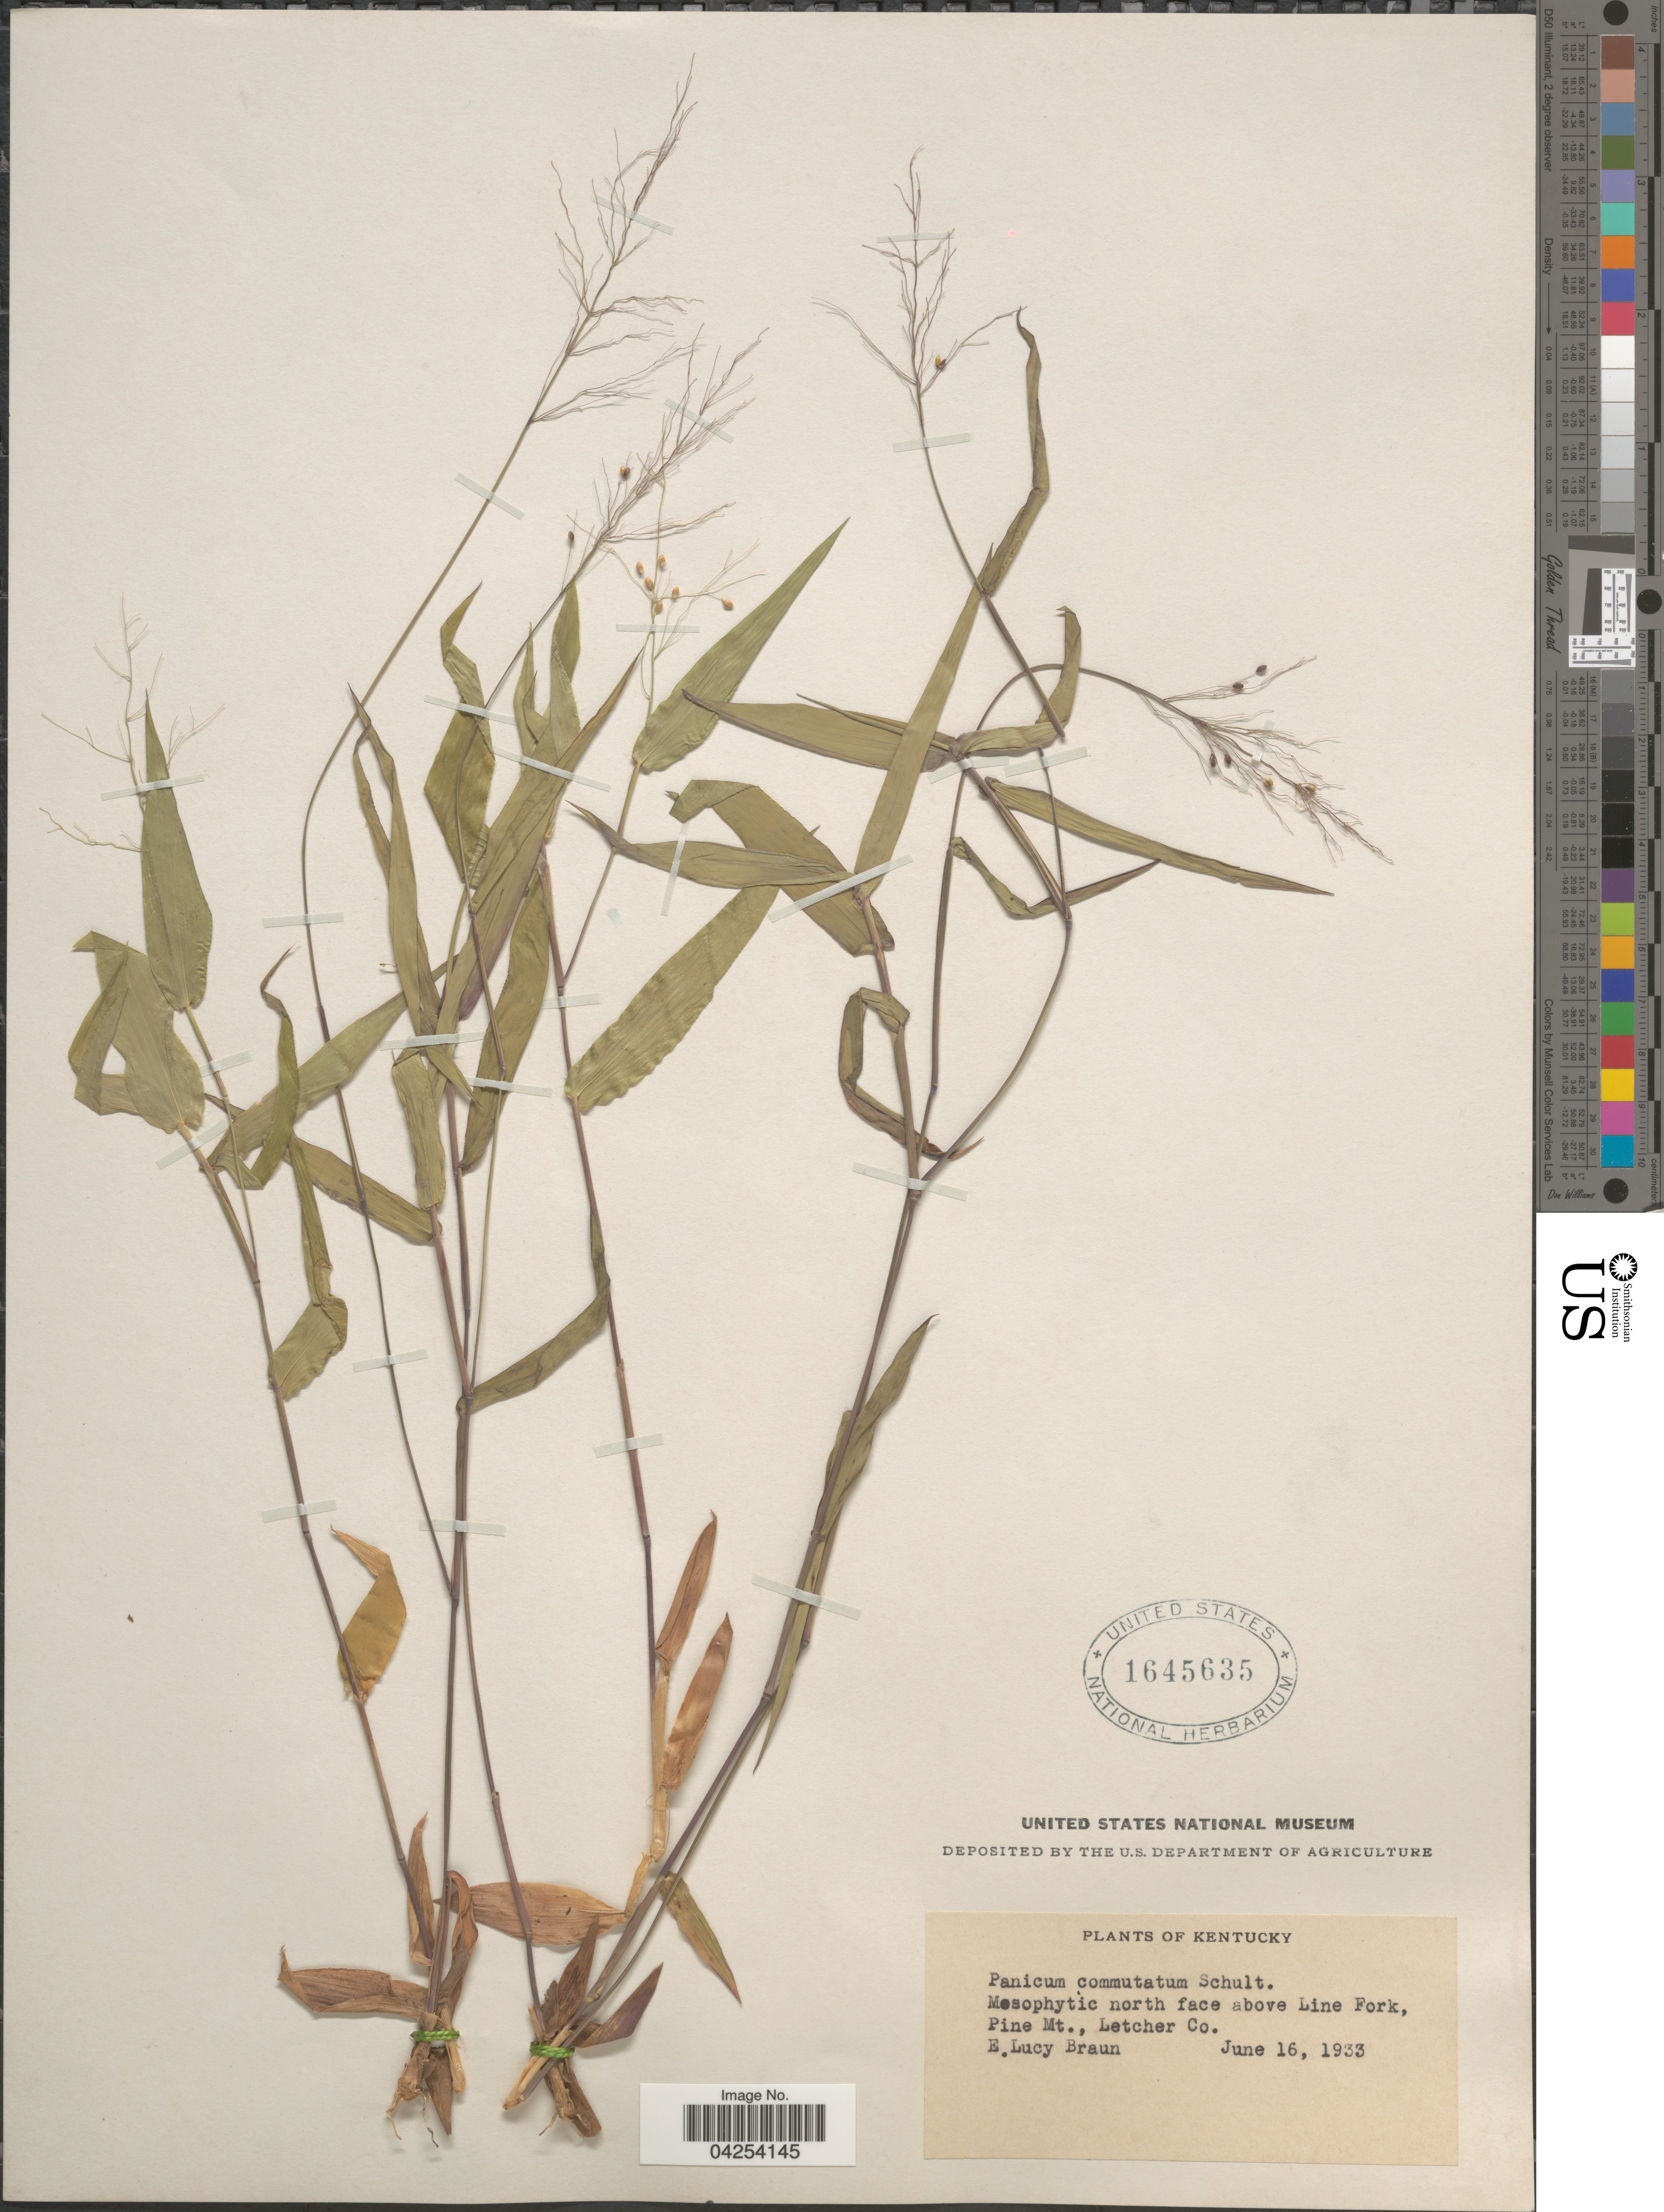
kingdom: Plantae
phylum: Tracheophyta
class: Liliopsida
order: Poales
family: Poaceae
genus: Dichanthelium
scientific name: Dichanthelium commutatum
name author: (Schult.) Gould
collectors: E. L. Braun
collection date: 1933-06-16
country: United States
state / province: Kentucky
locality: Mesophytic north face above Line Fork, Pine Mt., Letcher Co.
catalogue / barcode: US 1645635